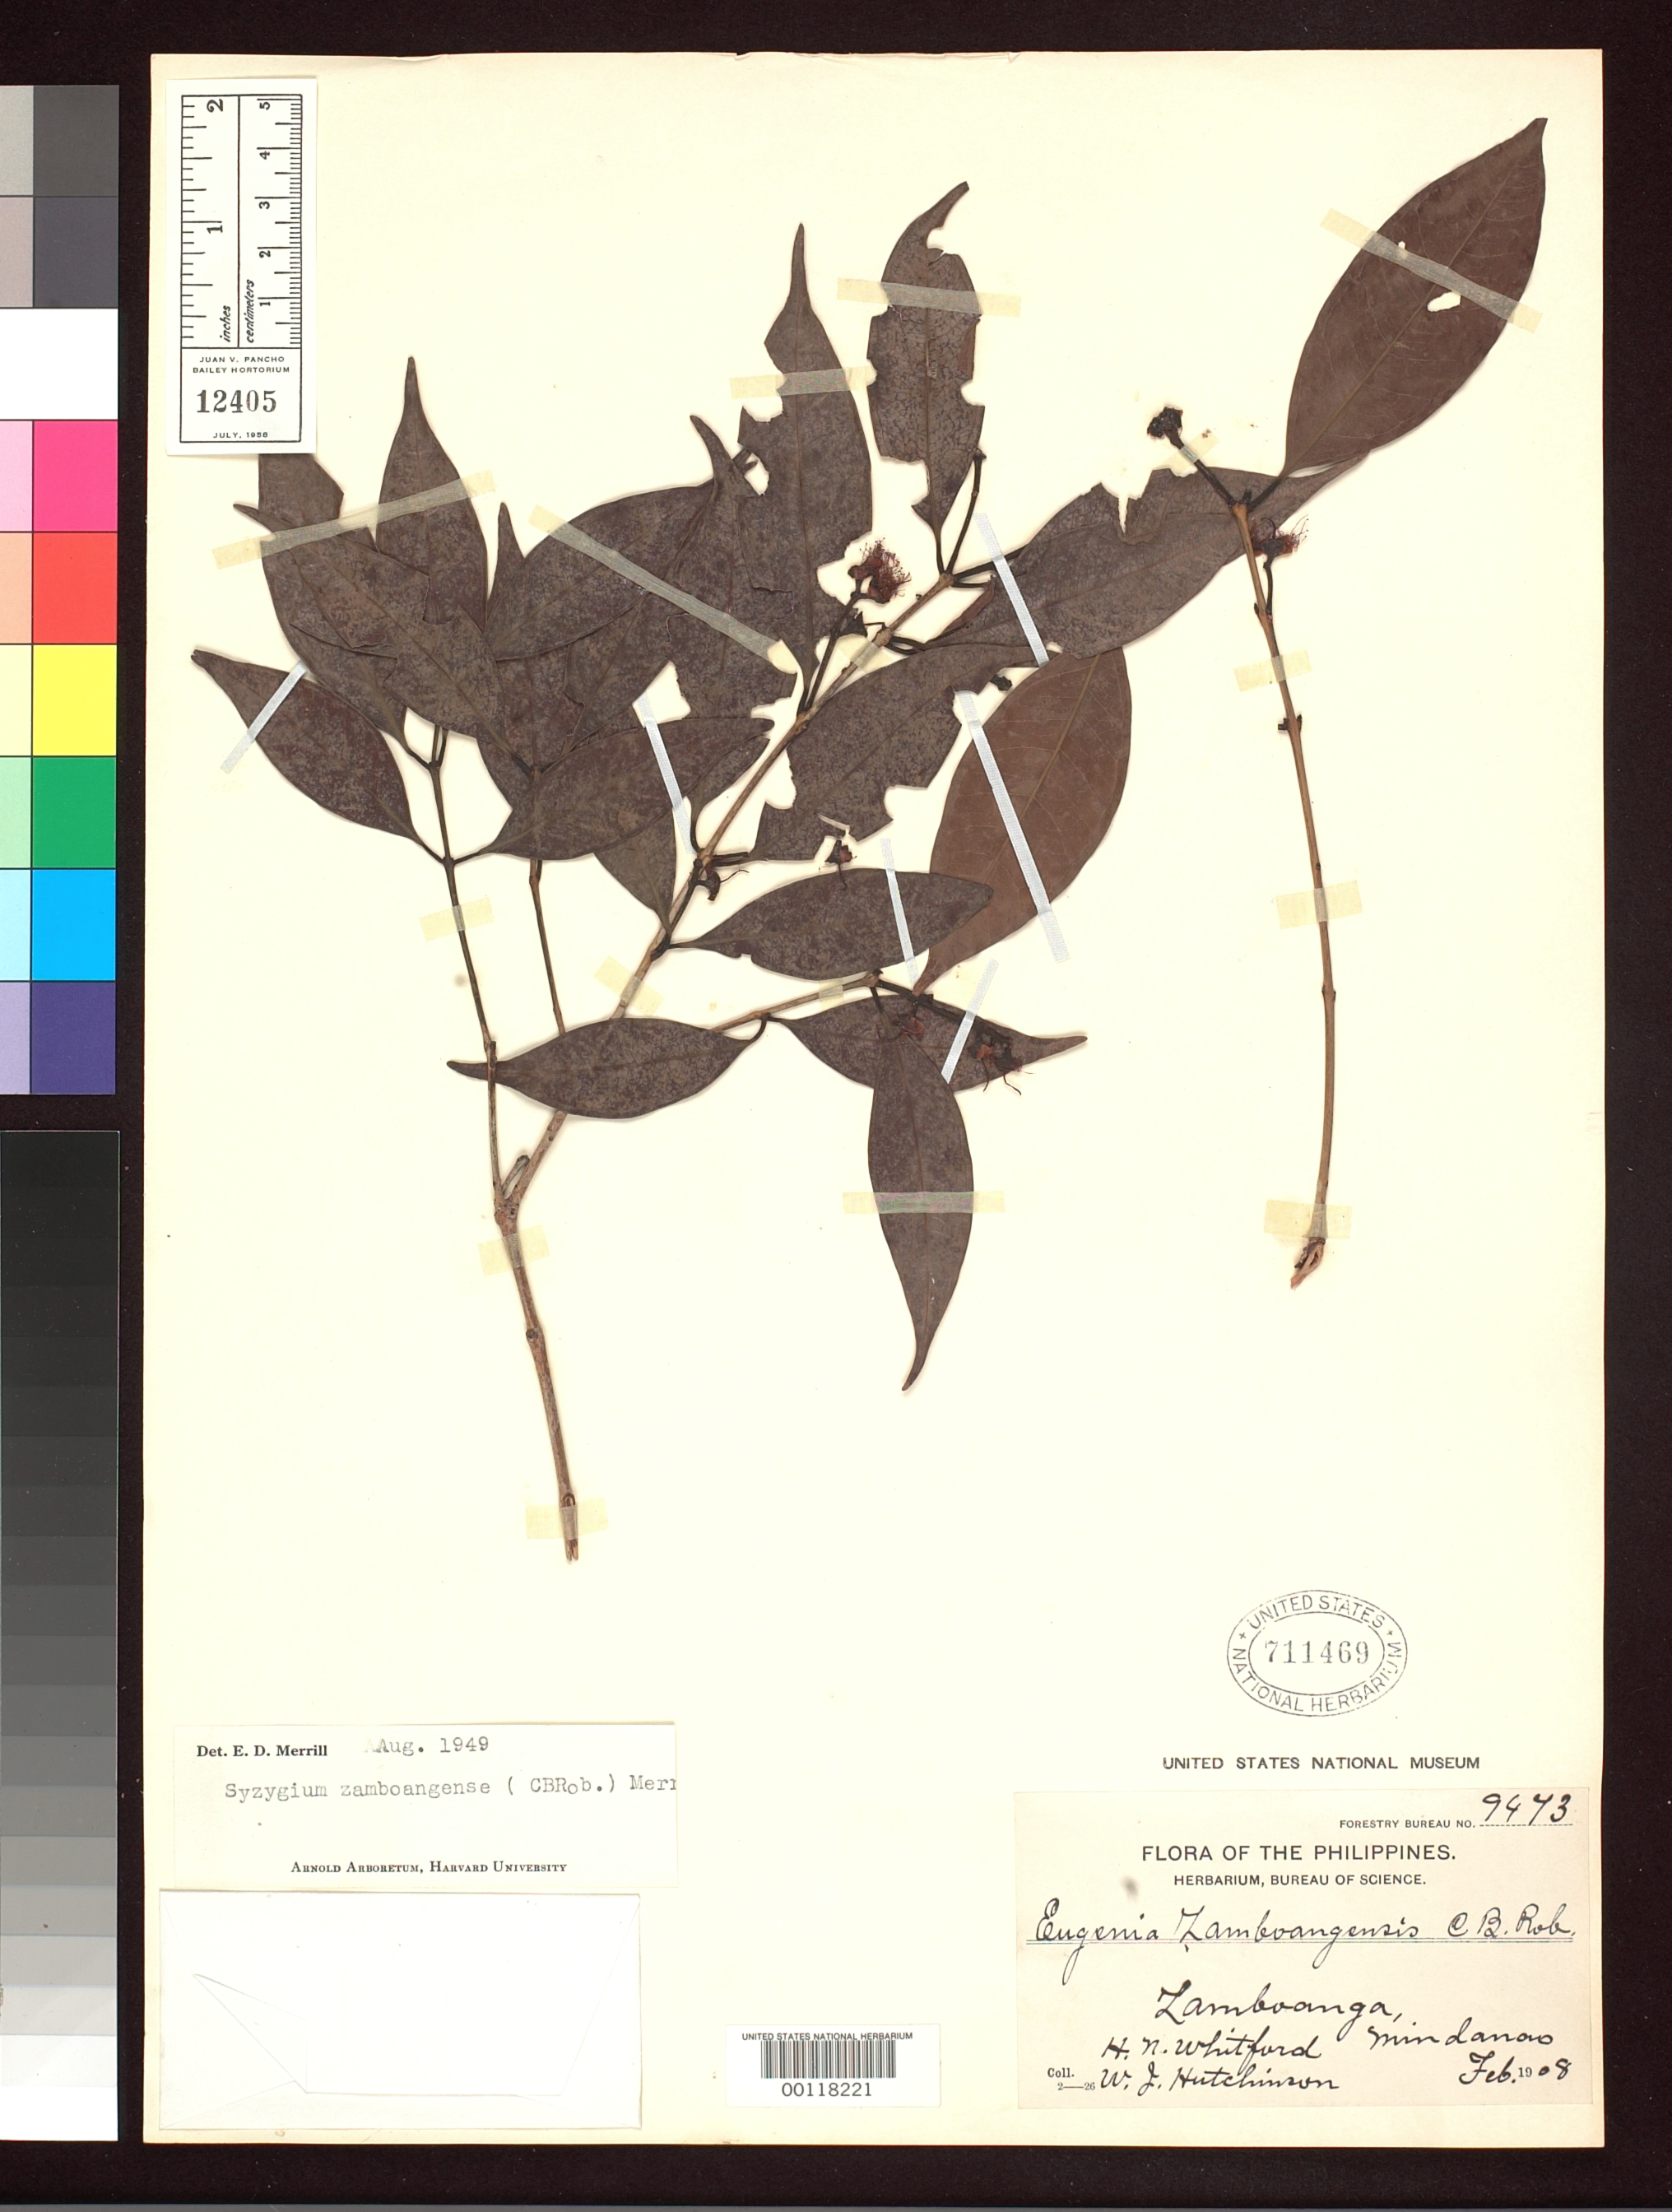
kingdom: Plantae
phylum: Tracheophyta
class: Magnoliopsida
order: Myrtales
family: Myrtaceae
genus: Eugenia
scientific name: Eugenia zamboagensis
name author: C.B. Rob.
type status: Isotype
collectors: H. N. Whitford & W. I. Hutchinson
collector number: Forestry Bureau 9473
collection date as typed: Feb 1908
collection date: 1908-02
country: Philippines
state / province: Zamboanga Peninsula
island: Mindanao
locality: Tetuan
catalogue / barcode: US 711469